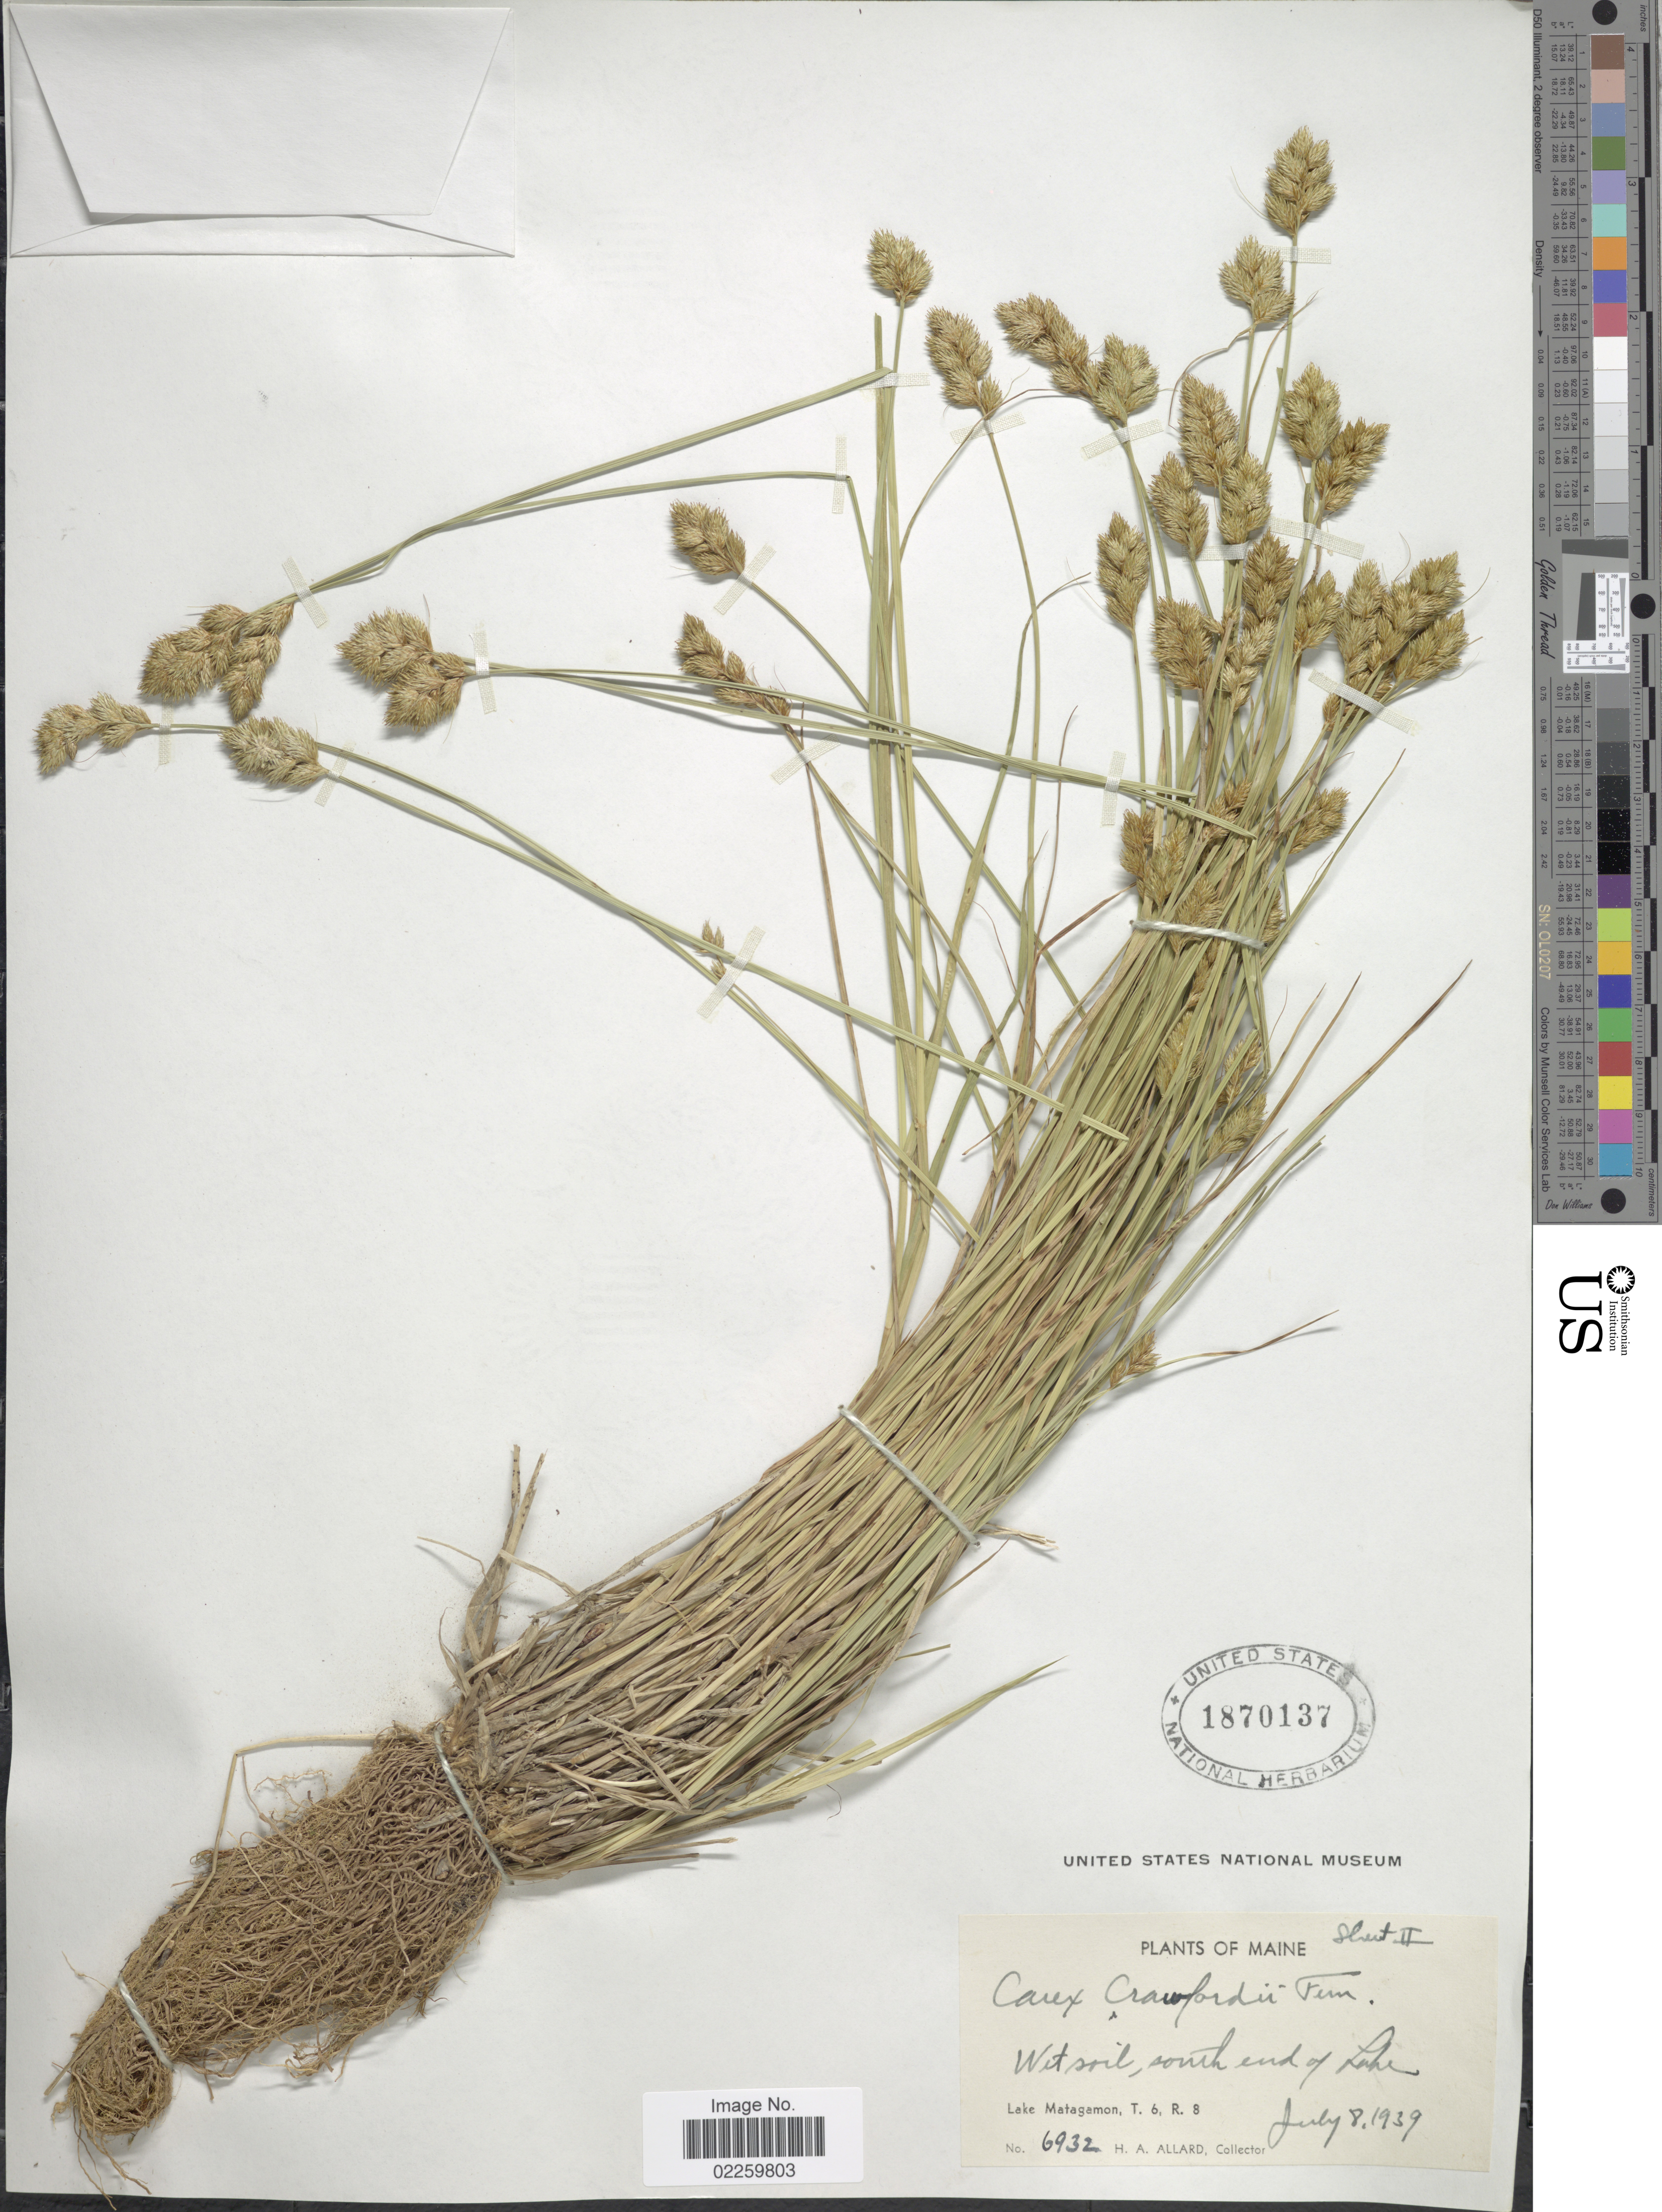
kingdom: Plantae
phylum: Tracheophyta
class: Liliopsida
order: Poales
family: Cyperaceae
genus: Carex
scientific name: Carex crawfordii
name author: Fernald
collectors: H. A. Allard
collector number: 6932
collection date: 1939-07-08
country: United States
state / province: Maine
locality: Wet soil, south end of Lake, Lake Matagamon, T. 6, R. 8.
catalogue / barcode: US 1870137